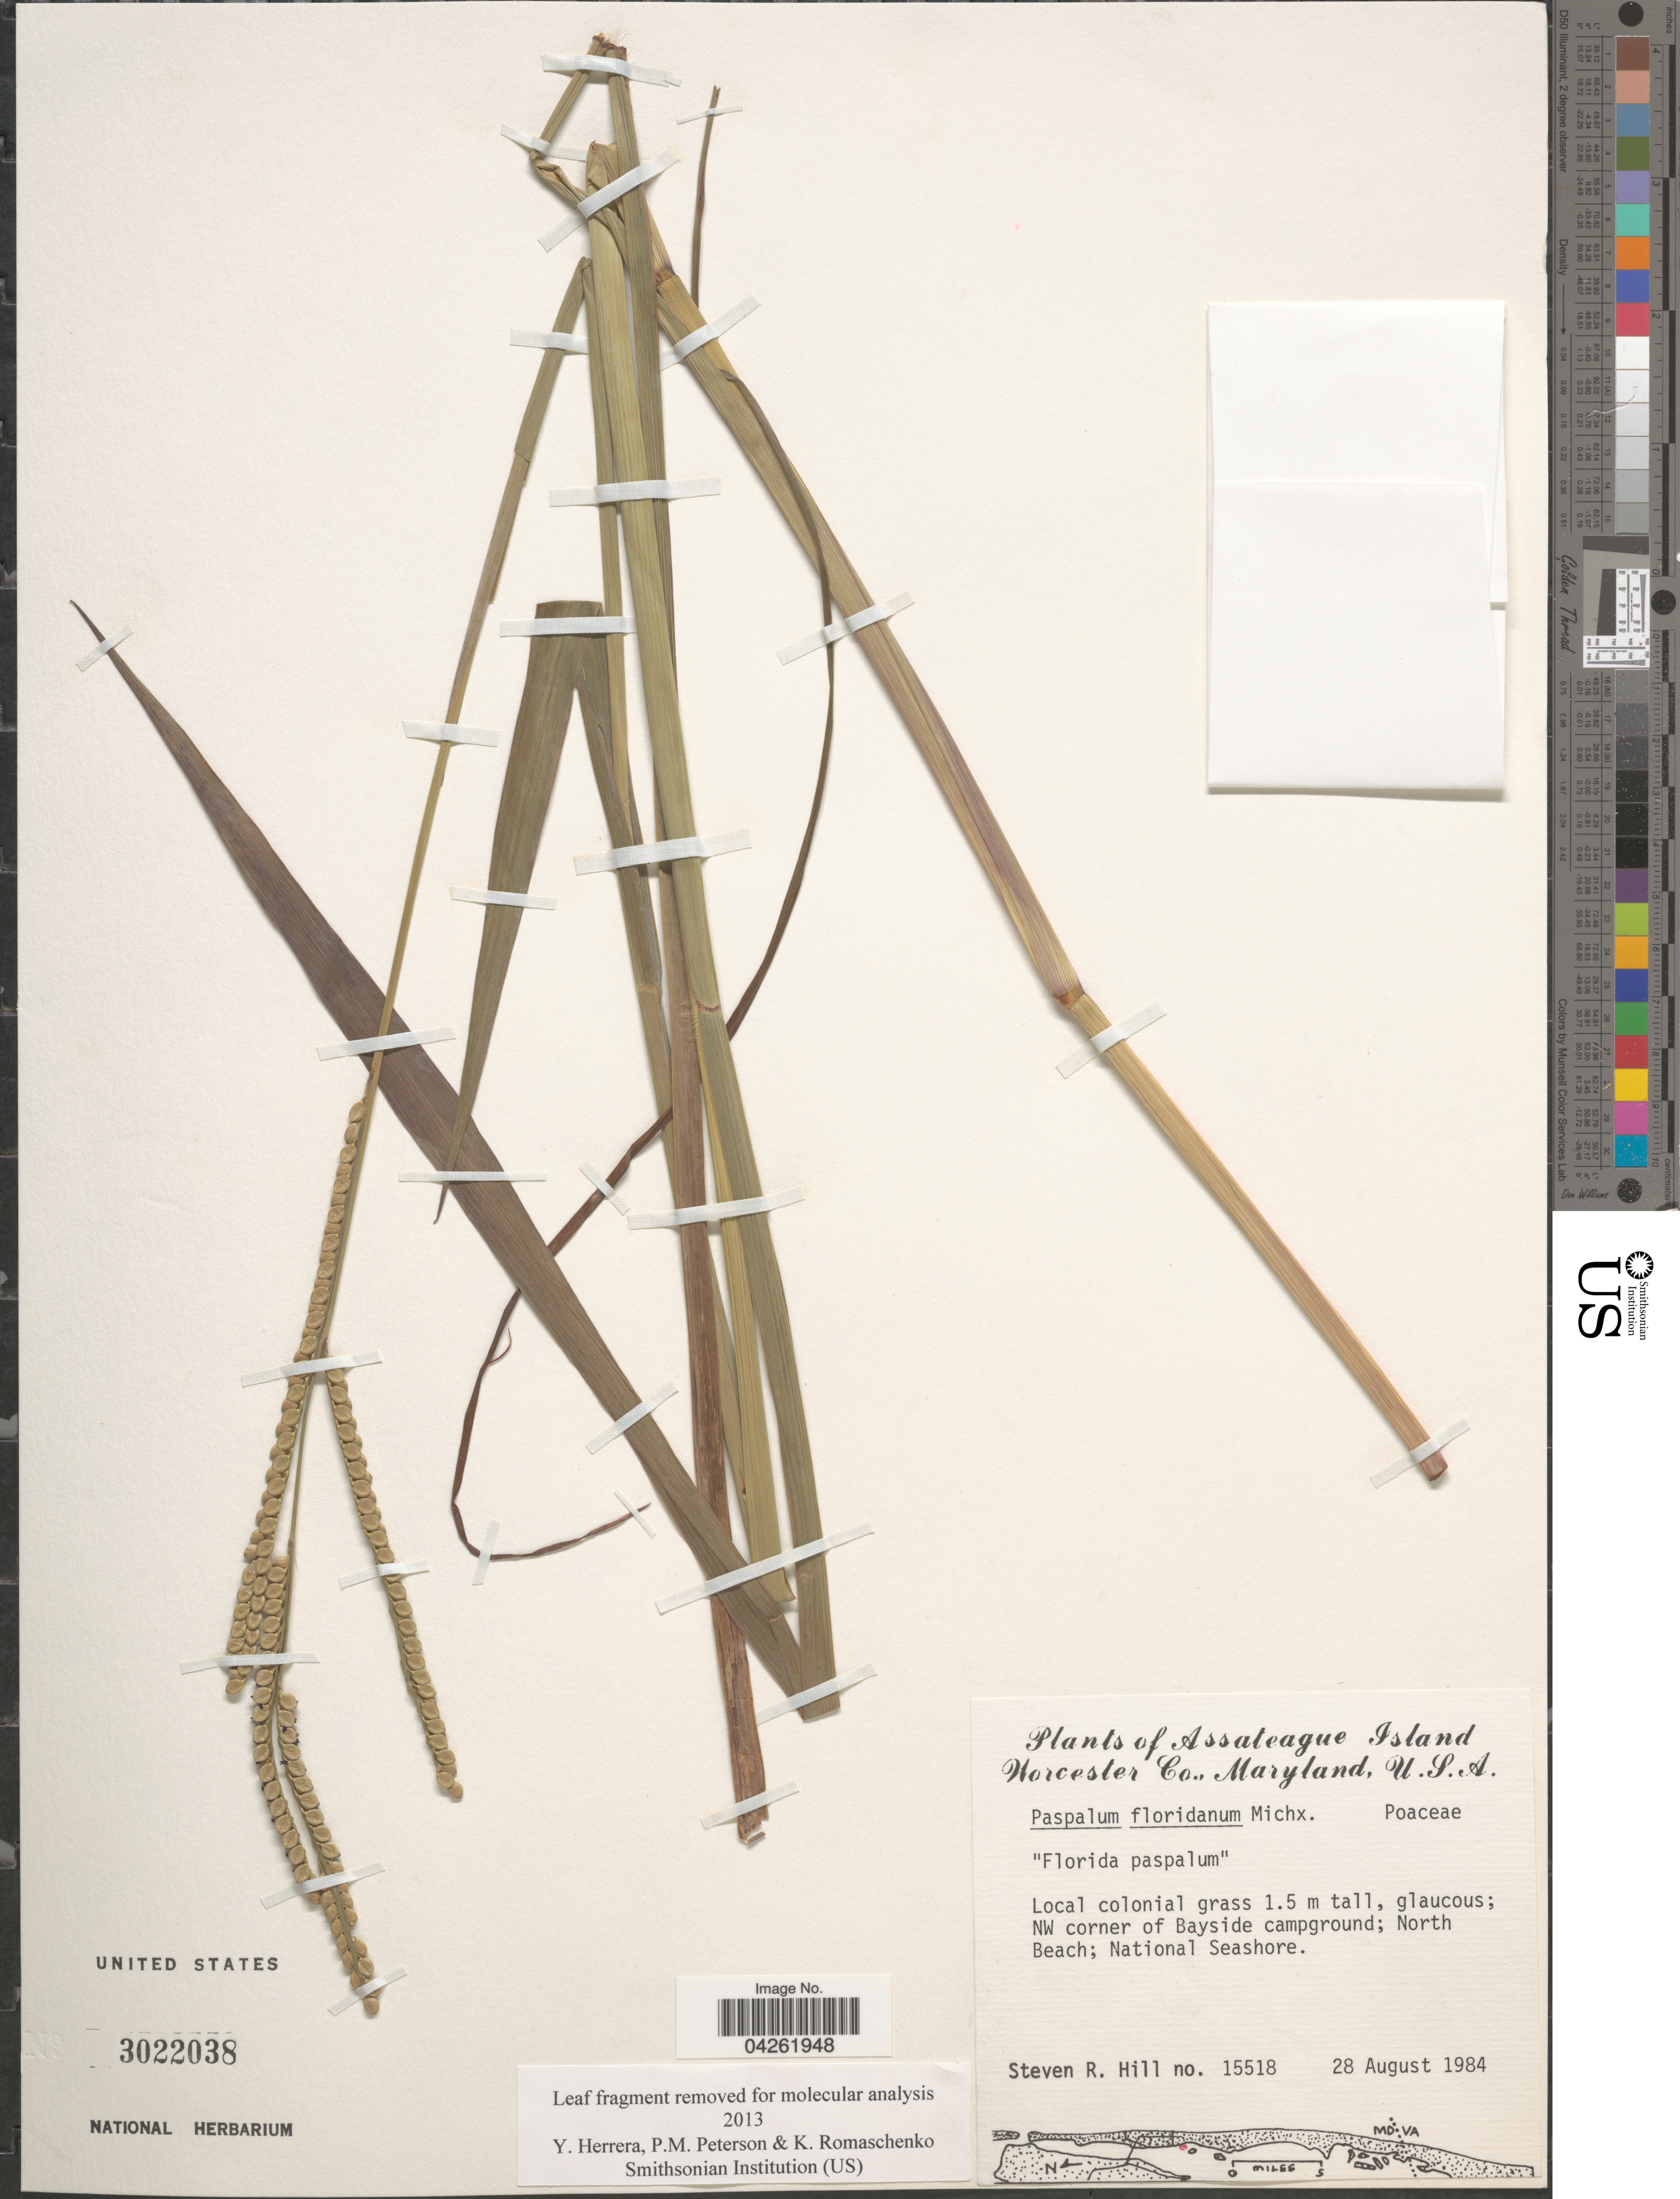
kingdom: Plantae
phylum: Tracheophyta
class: Liliopsida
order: Poales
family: Poaceae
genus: Paspalum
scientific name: Paspalum floridanum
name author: Michx.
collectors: S. R. Hill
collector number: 15518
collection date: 1984-08-28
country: United States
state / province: Maryland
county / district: Worcester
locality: Assateague Island. Worcester Co. NW corner of Bayside campground; North Beach; National Seashore.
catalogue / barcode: US 3022038